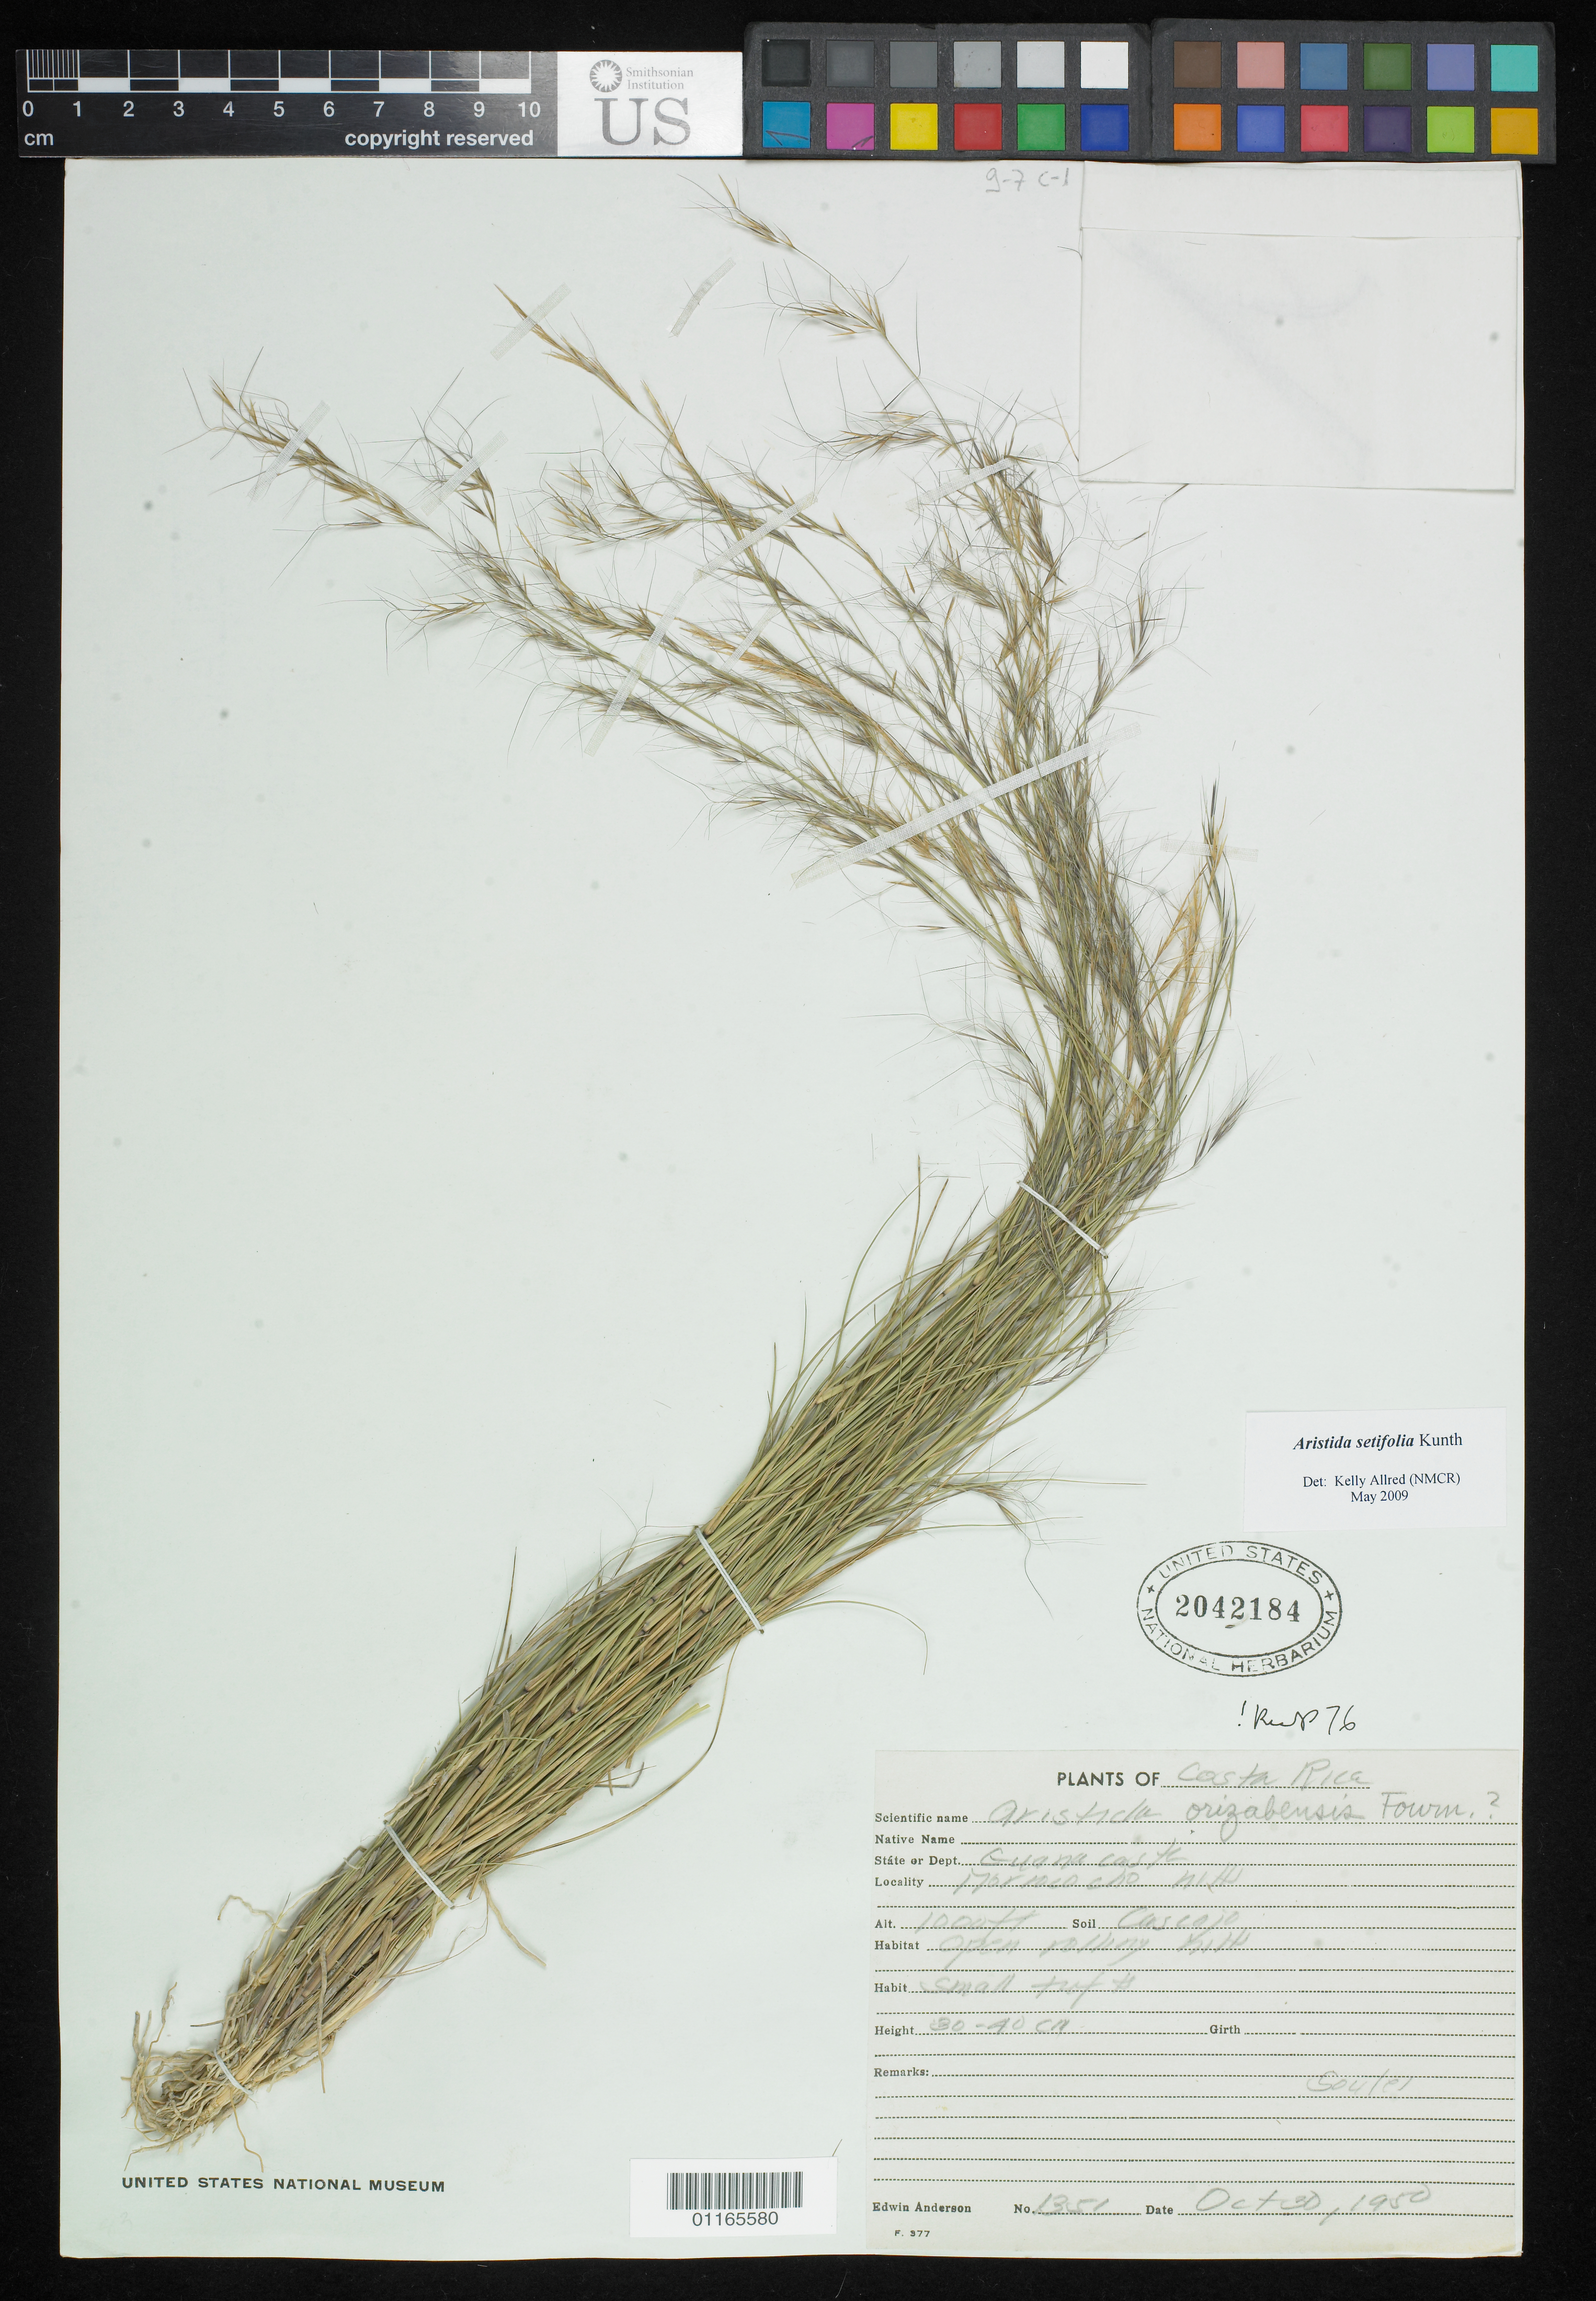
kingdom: Plantae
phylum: Tracheophyta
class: Liliopsida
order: Poales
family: Poaceae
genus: Aristida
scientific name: Aristida setifolia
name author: Kunth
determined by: Allred, Kelly W., Director & Curator (NMCR), New Mexico State University (UNITED STATES)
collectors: E. Anderson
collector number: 1351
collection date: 1950-10-30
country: Costa Rica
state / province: Guanacaste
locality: Morococho hills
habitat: opening rolling hills; small tufs; Soil: Cascajo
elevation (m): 305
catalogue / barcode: US 2042184